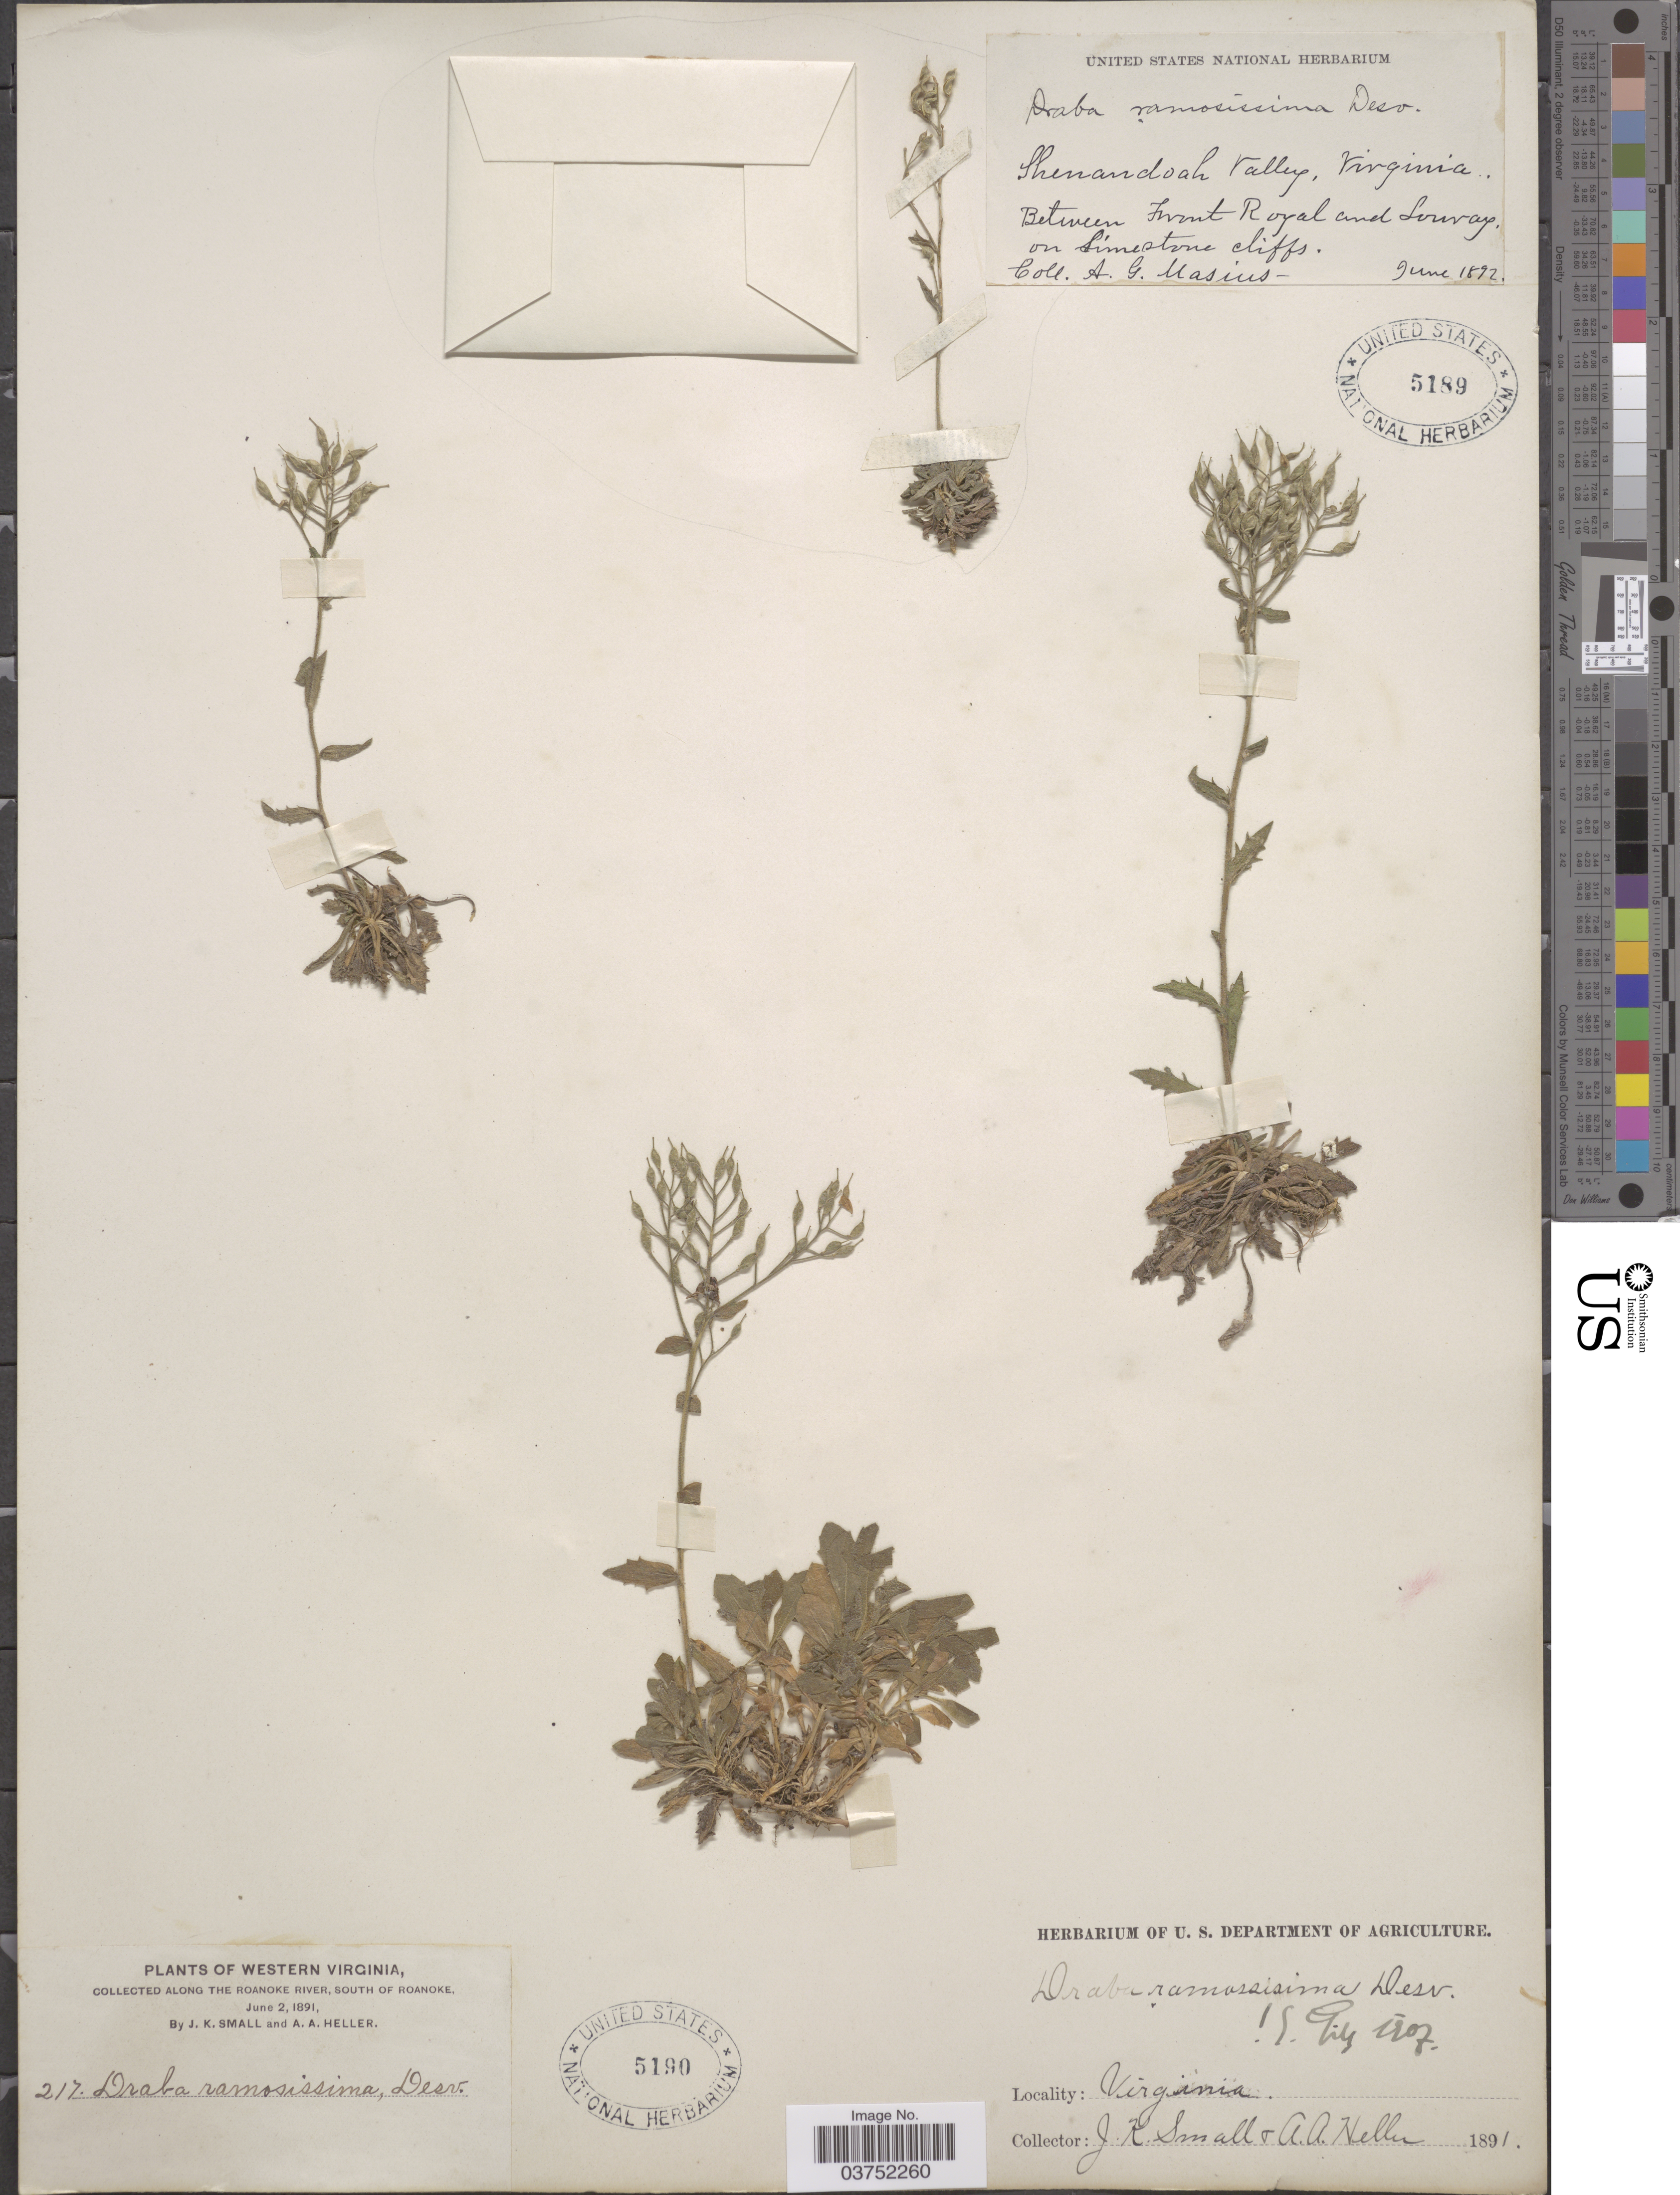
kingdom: Plantae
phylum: Tracheophyta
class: Magnoliopsida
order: Brassicales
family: Brassicaceae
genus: Draba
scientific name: Draba ramosissima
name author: Desv.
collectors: A. Masius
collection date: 1892-06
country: United States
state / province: Virginia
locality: Shenandoah Valley. Between Front Royal and Louray on Limestone cliffs.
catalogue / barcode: US 5189